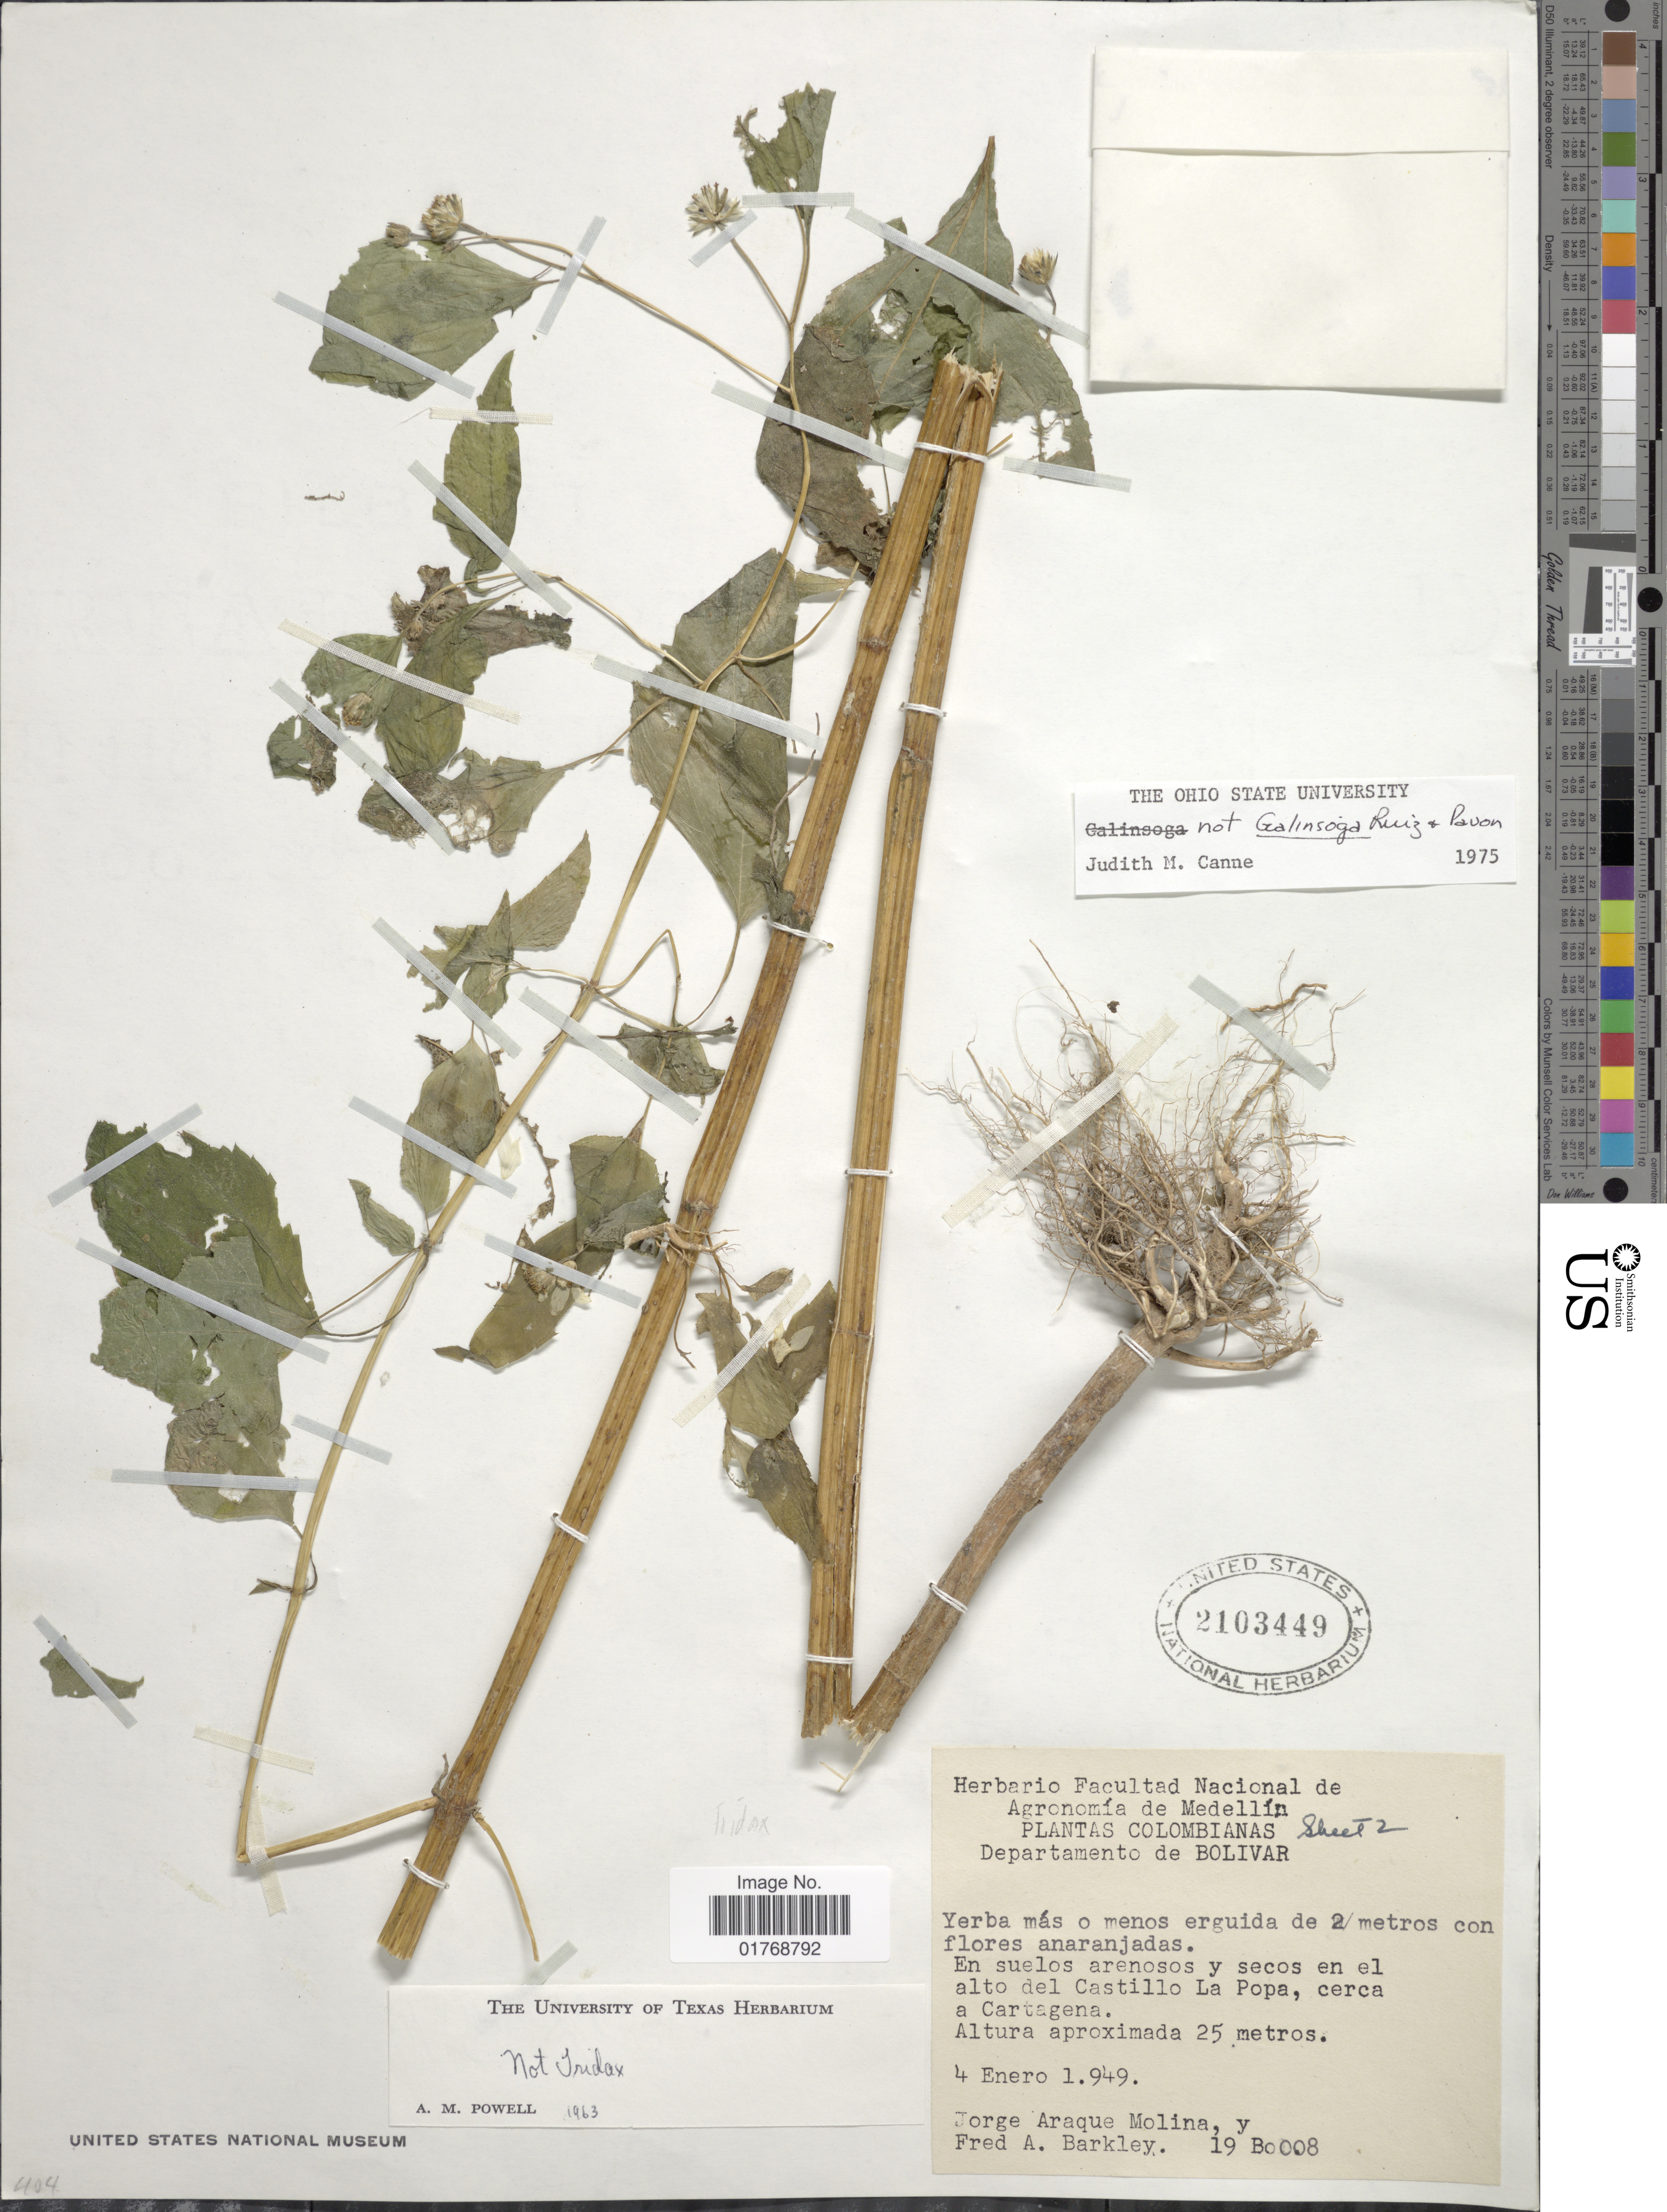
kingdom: Plantae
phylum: Tracheophyta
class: Magnoliopsida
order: Asterales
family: Asteraceae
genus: Viguiera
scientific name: Viguiera mucronata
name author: Blake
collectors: J. A. Molina & F. A. Barkley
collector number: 19Bo008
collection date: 1949-01-04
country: Colombia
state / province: Bolívar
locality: Departamento de Bolivar. En suelos arenosos y secos en el alto del Castillo La Popa, cerca a Cartagena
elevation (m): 25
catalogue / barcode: US 2103449